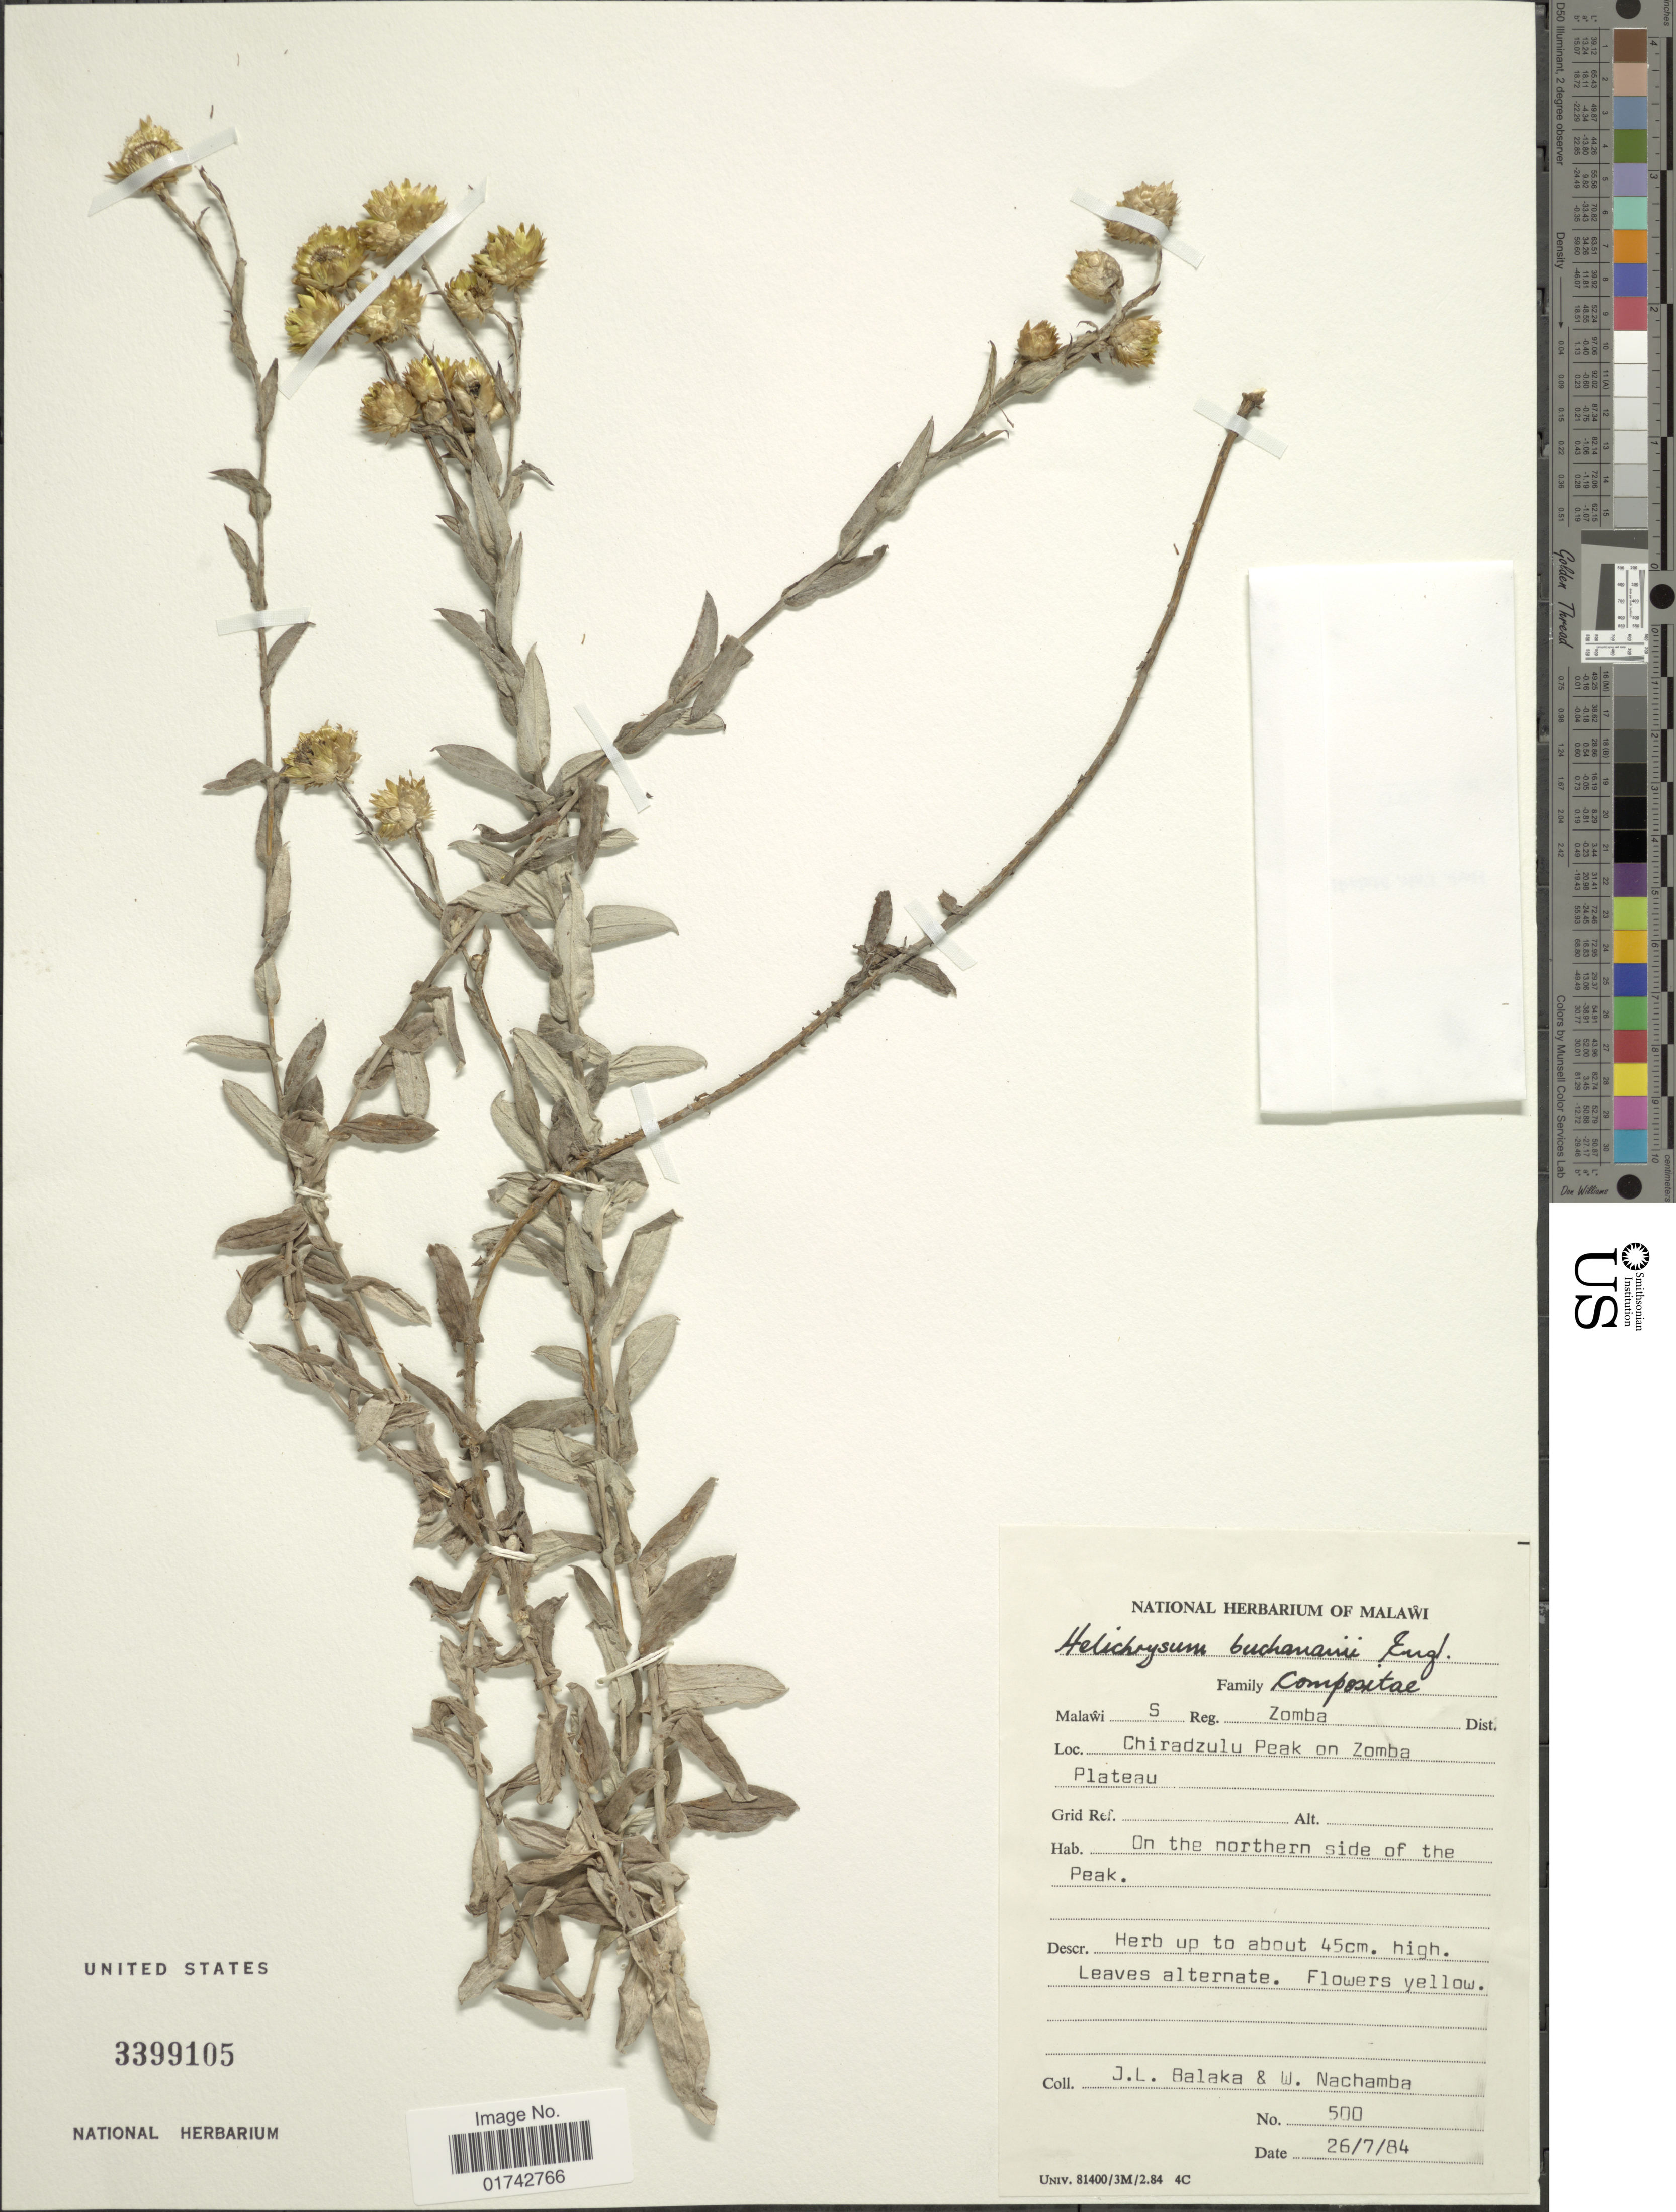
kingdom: Plantae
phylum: Tracheophyta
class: Magnoliopsida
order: Asterales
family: Asteraceae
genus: Helichrysum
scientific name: Helichrysum buchananii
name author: Engl.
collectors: J. Balaka & W. Nachamba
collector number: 500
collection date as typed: Transcribed d/m/y: 26/7/84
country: Malawi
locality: Malawi S. Reg. Zomba. Chiradzulu Peak on Zomba Plateau. On the northern side of the Peak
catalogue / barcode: US 3399105